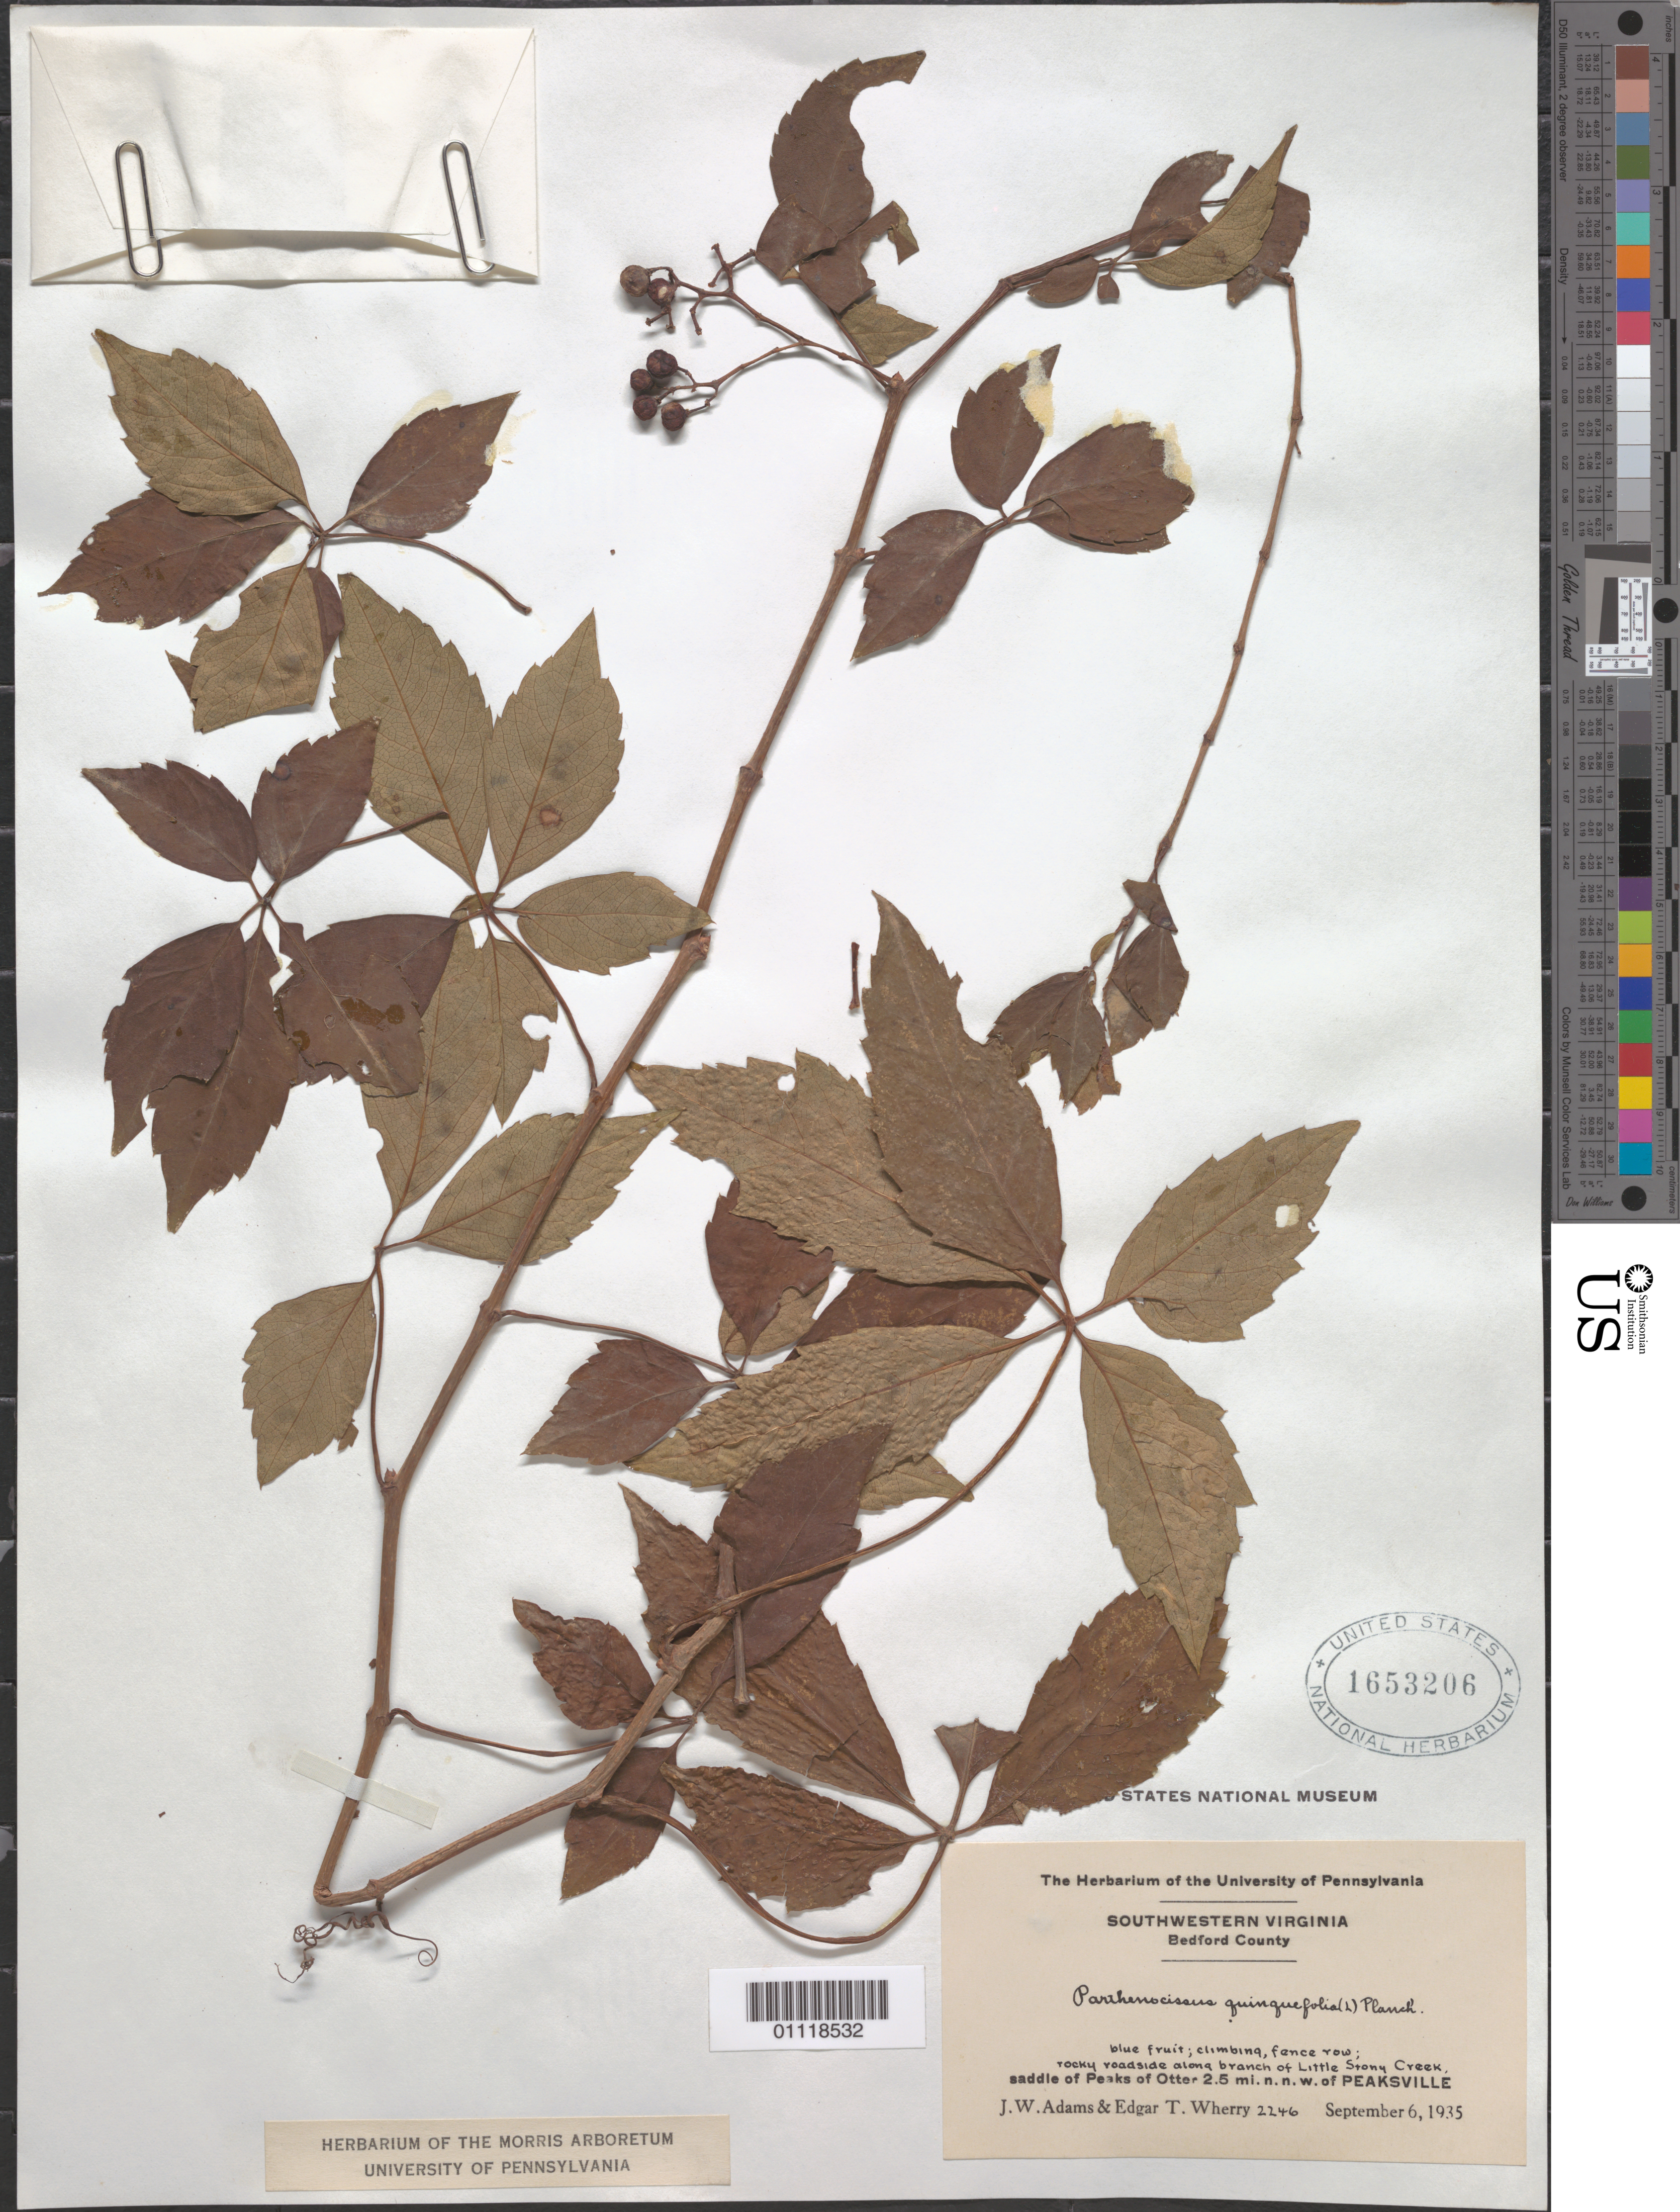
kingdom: Plantae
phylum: Tracheophyta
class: Magnoliopsida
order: Vitales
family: Vitaceae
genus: Parthenocissus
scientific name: Parthenocissus quinquefolia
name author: (L.) Planch.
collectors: J. W. Adams & E. T. Wherry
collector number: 2246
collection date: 1935-09-06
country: United States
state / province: Virginia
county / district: Bedford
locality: Little Stony Creek, saddle of Peaks of Otter 2.5 mi NNW of Peaksville.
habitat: Climbing, fence row; rocky roadside.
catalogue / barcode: US 1653206